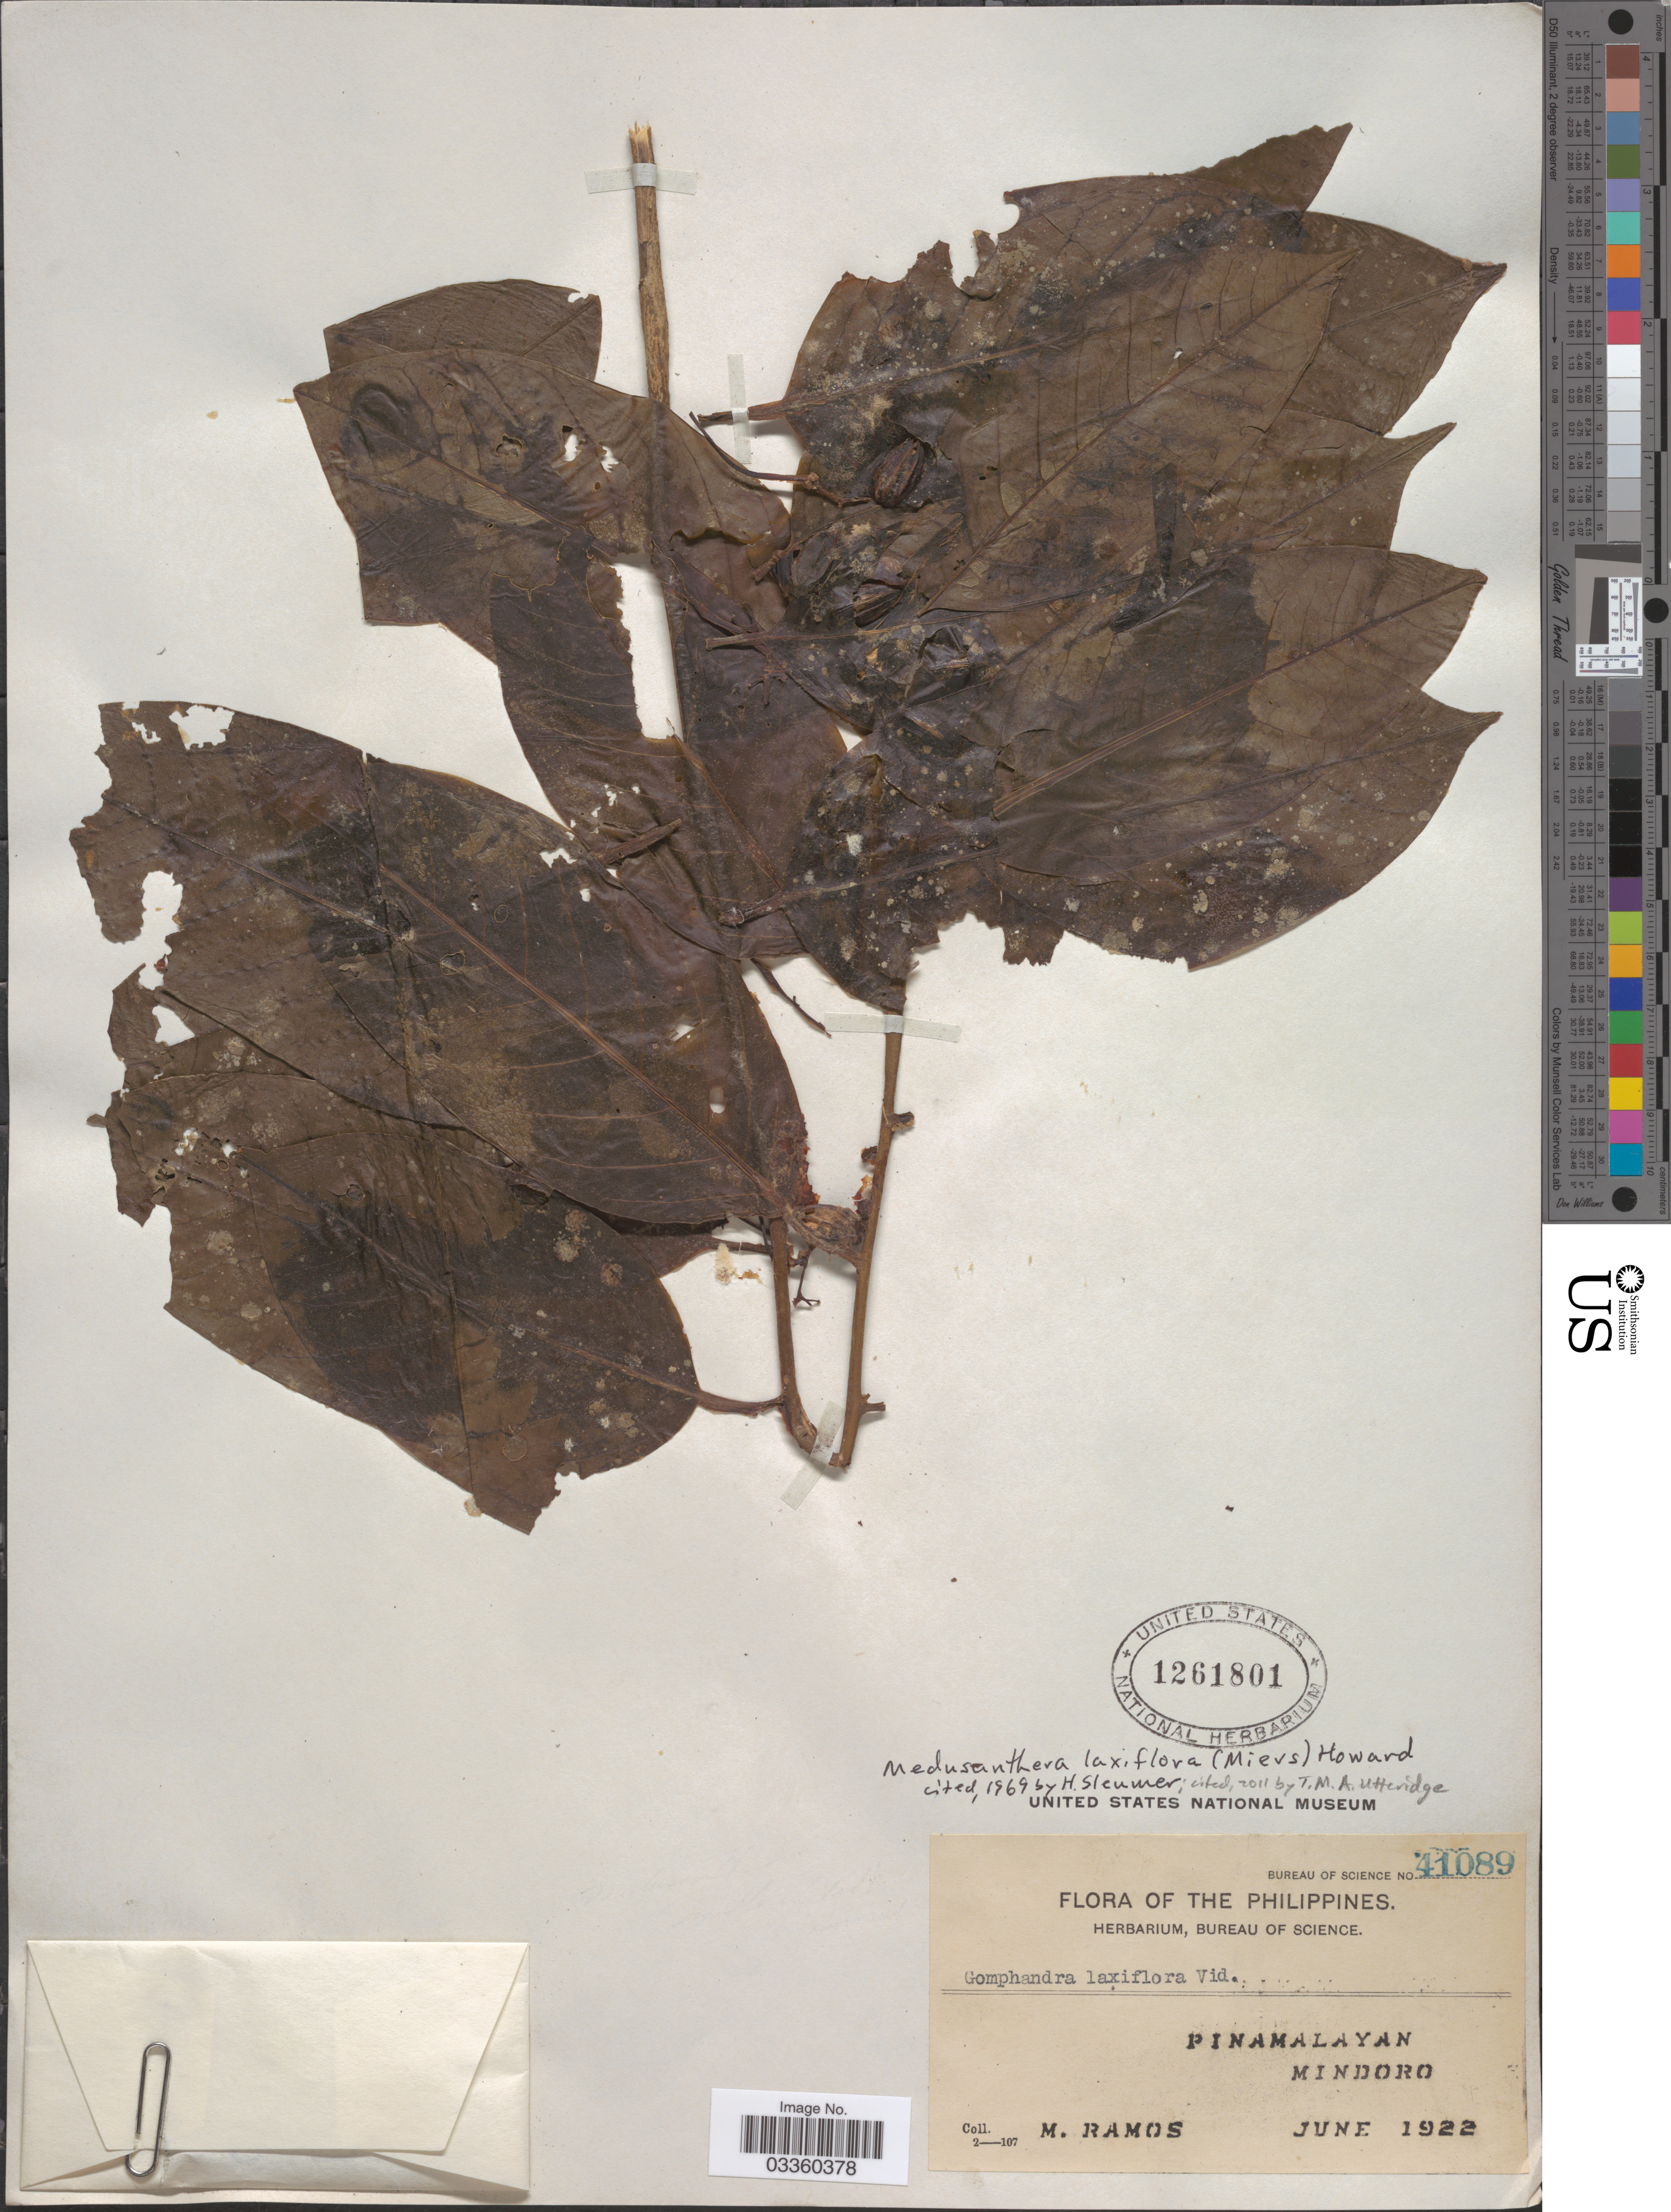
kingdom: Plantae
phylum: Tracheophyta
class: Magnoliopsida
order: Cardiopteridales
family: Stemonuraceae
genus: Medusanthera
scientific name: Medusanthera laxiflora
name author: (Miers) R.A. Howard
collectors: M. Ramos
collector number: Bureau of Science 41089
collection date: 1922-06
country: Philippines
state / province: Mimaropa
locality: Pinamalayan, Mindoro.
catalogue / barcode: US 1261801